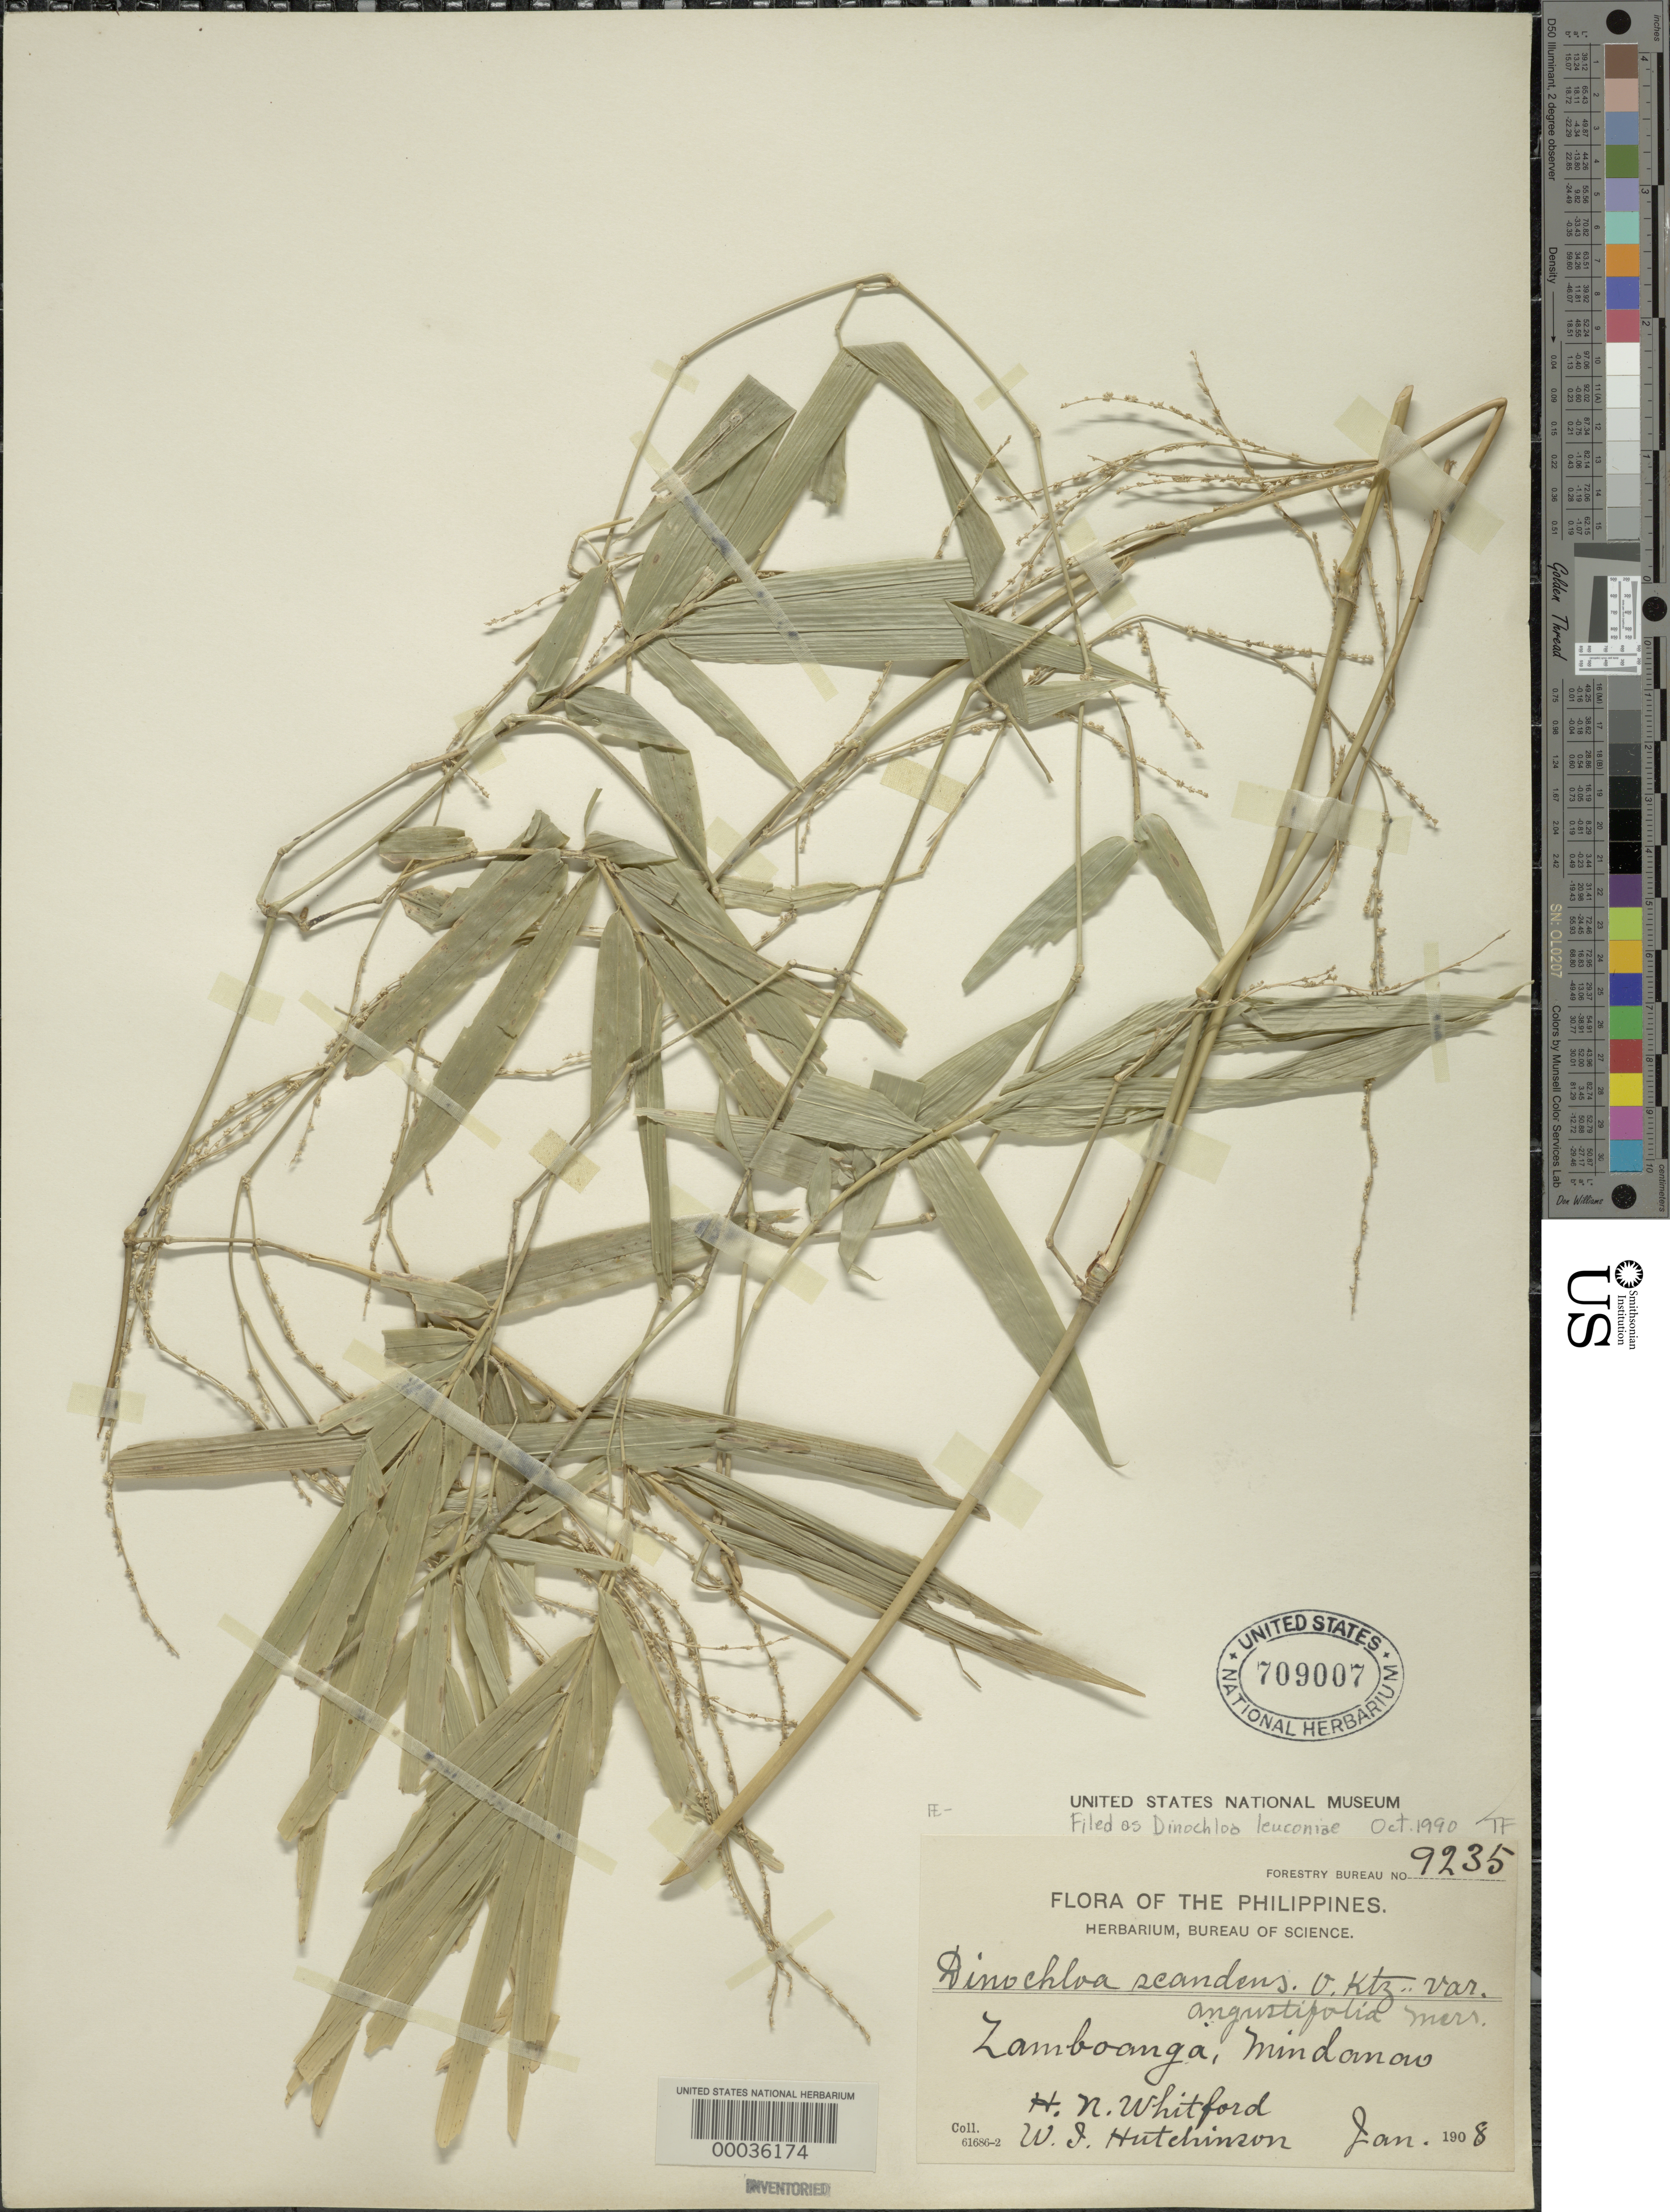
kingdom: Plantae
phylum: Tracheophyta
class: Liliopsida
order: Poales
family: Poaceae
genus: Dinochloa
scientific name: Dinochloa luconiae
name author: (Munro) Merr.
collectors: H. N. Whitford & W. I. Hutchinson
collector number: Forestry Bureau 9235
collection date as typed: Jan 1908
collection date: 1908-01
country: Philippines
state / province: Zamboanga Peninsula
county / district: Zamboanga del Norte / Zamboanga del Sur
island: Mindanao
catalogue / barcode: US 709007